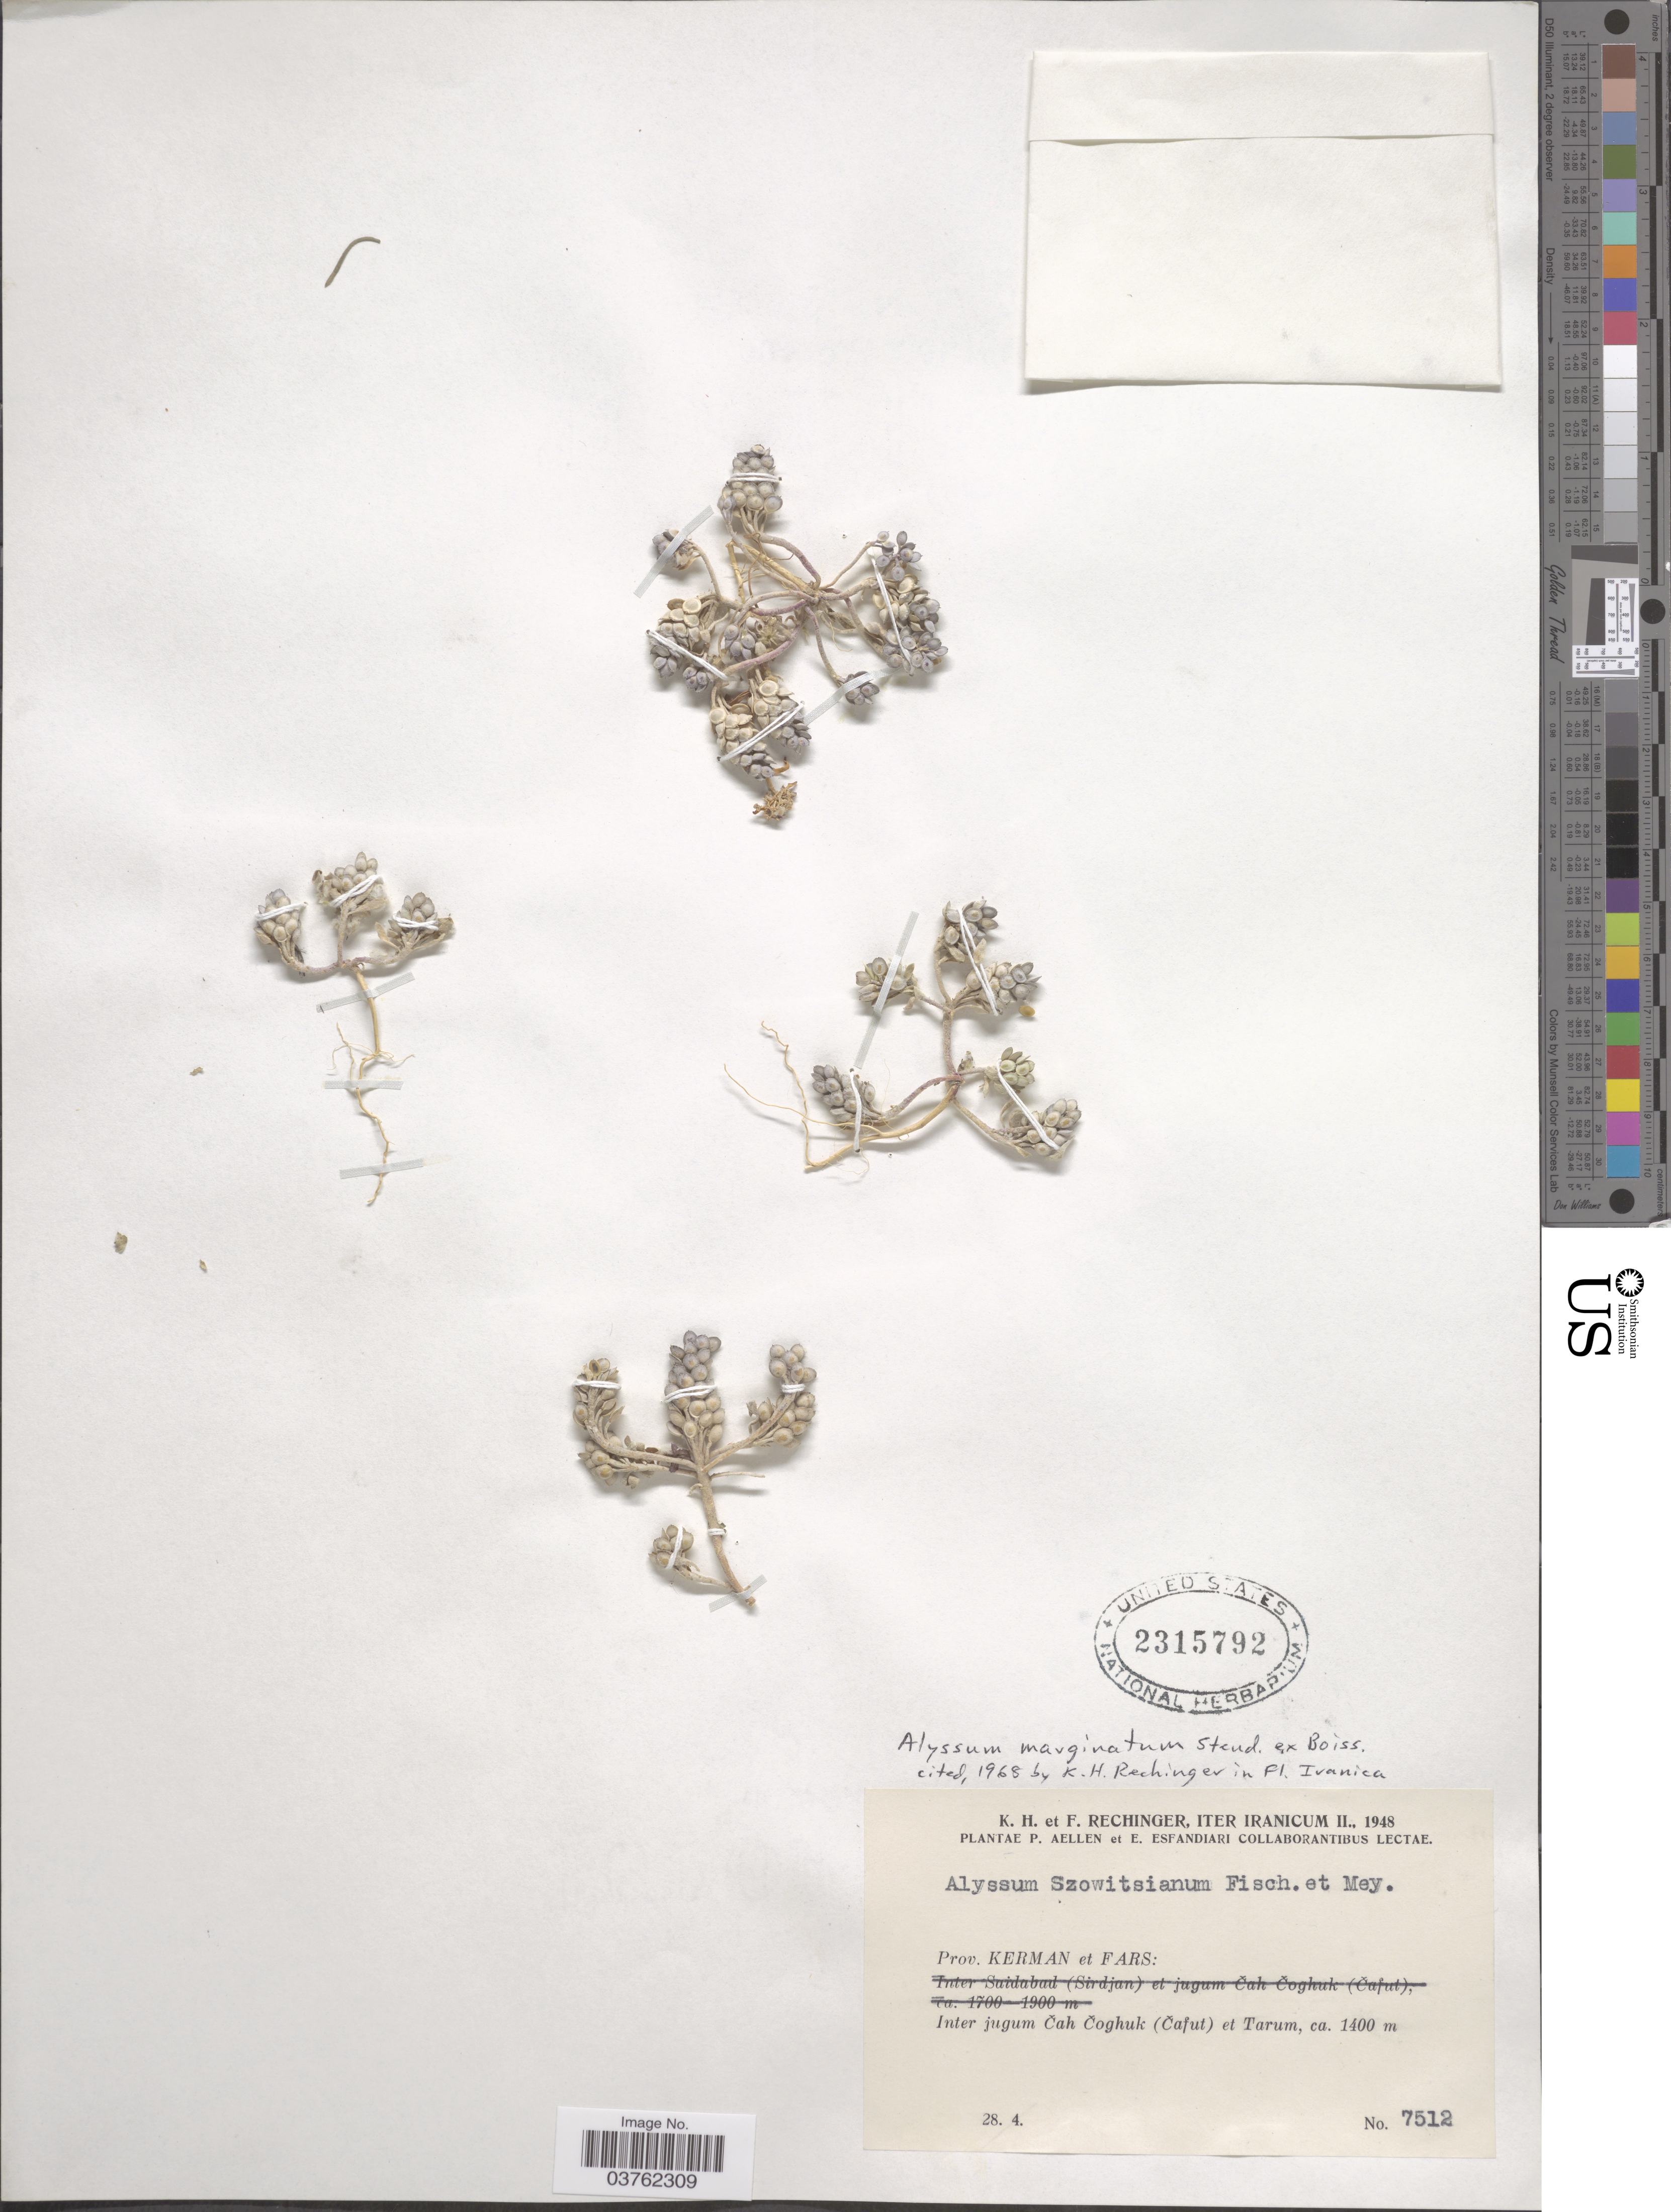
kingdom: Plantae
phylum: Tracheophyta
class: Magnoliopsida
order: Brassicales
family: Brassicaceae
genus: Alyssum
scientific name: Alyssum marginatum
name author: Steud.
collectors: K. H. Rechinger & F. Rechinger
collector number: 7512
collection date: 1948-04-28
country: Iran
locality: Iter Iranicum II. Prov. Kerman et Fars: Inter jugum Čah Čoghuk (Čafut) et Tarum.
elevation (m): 1400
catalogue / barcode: US 2315792